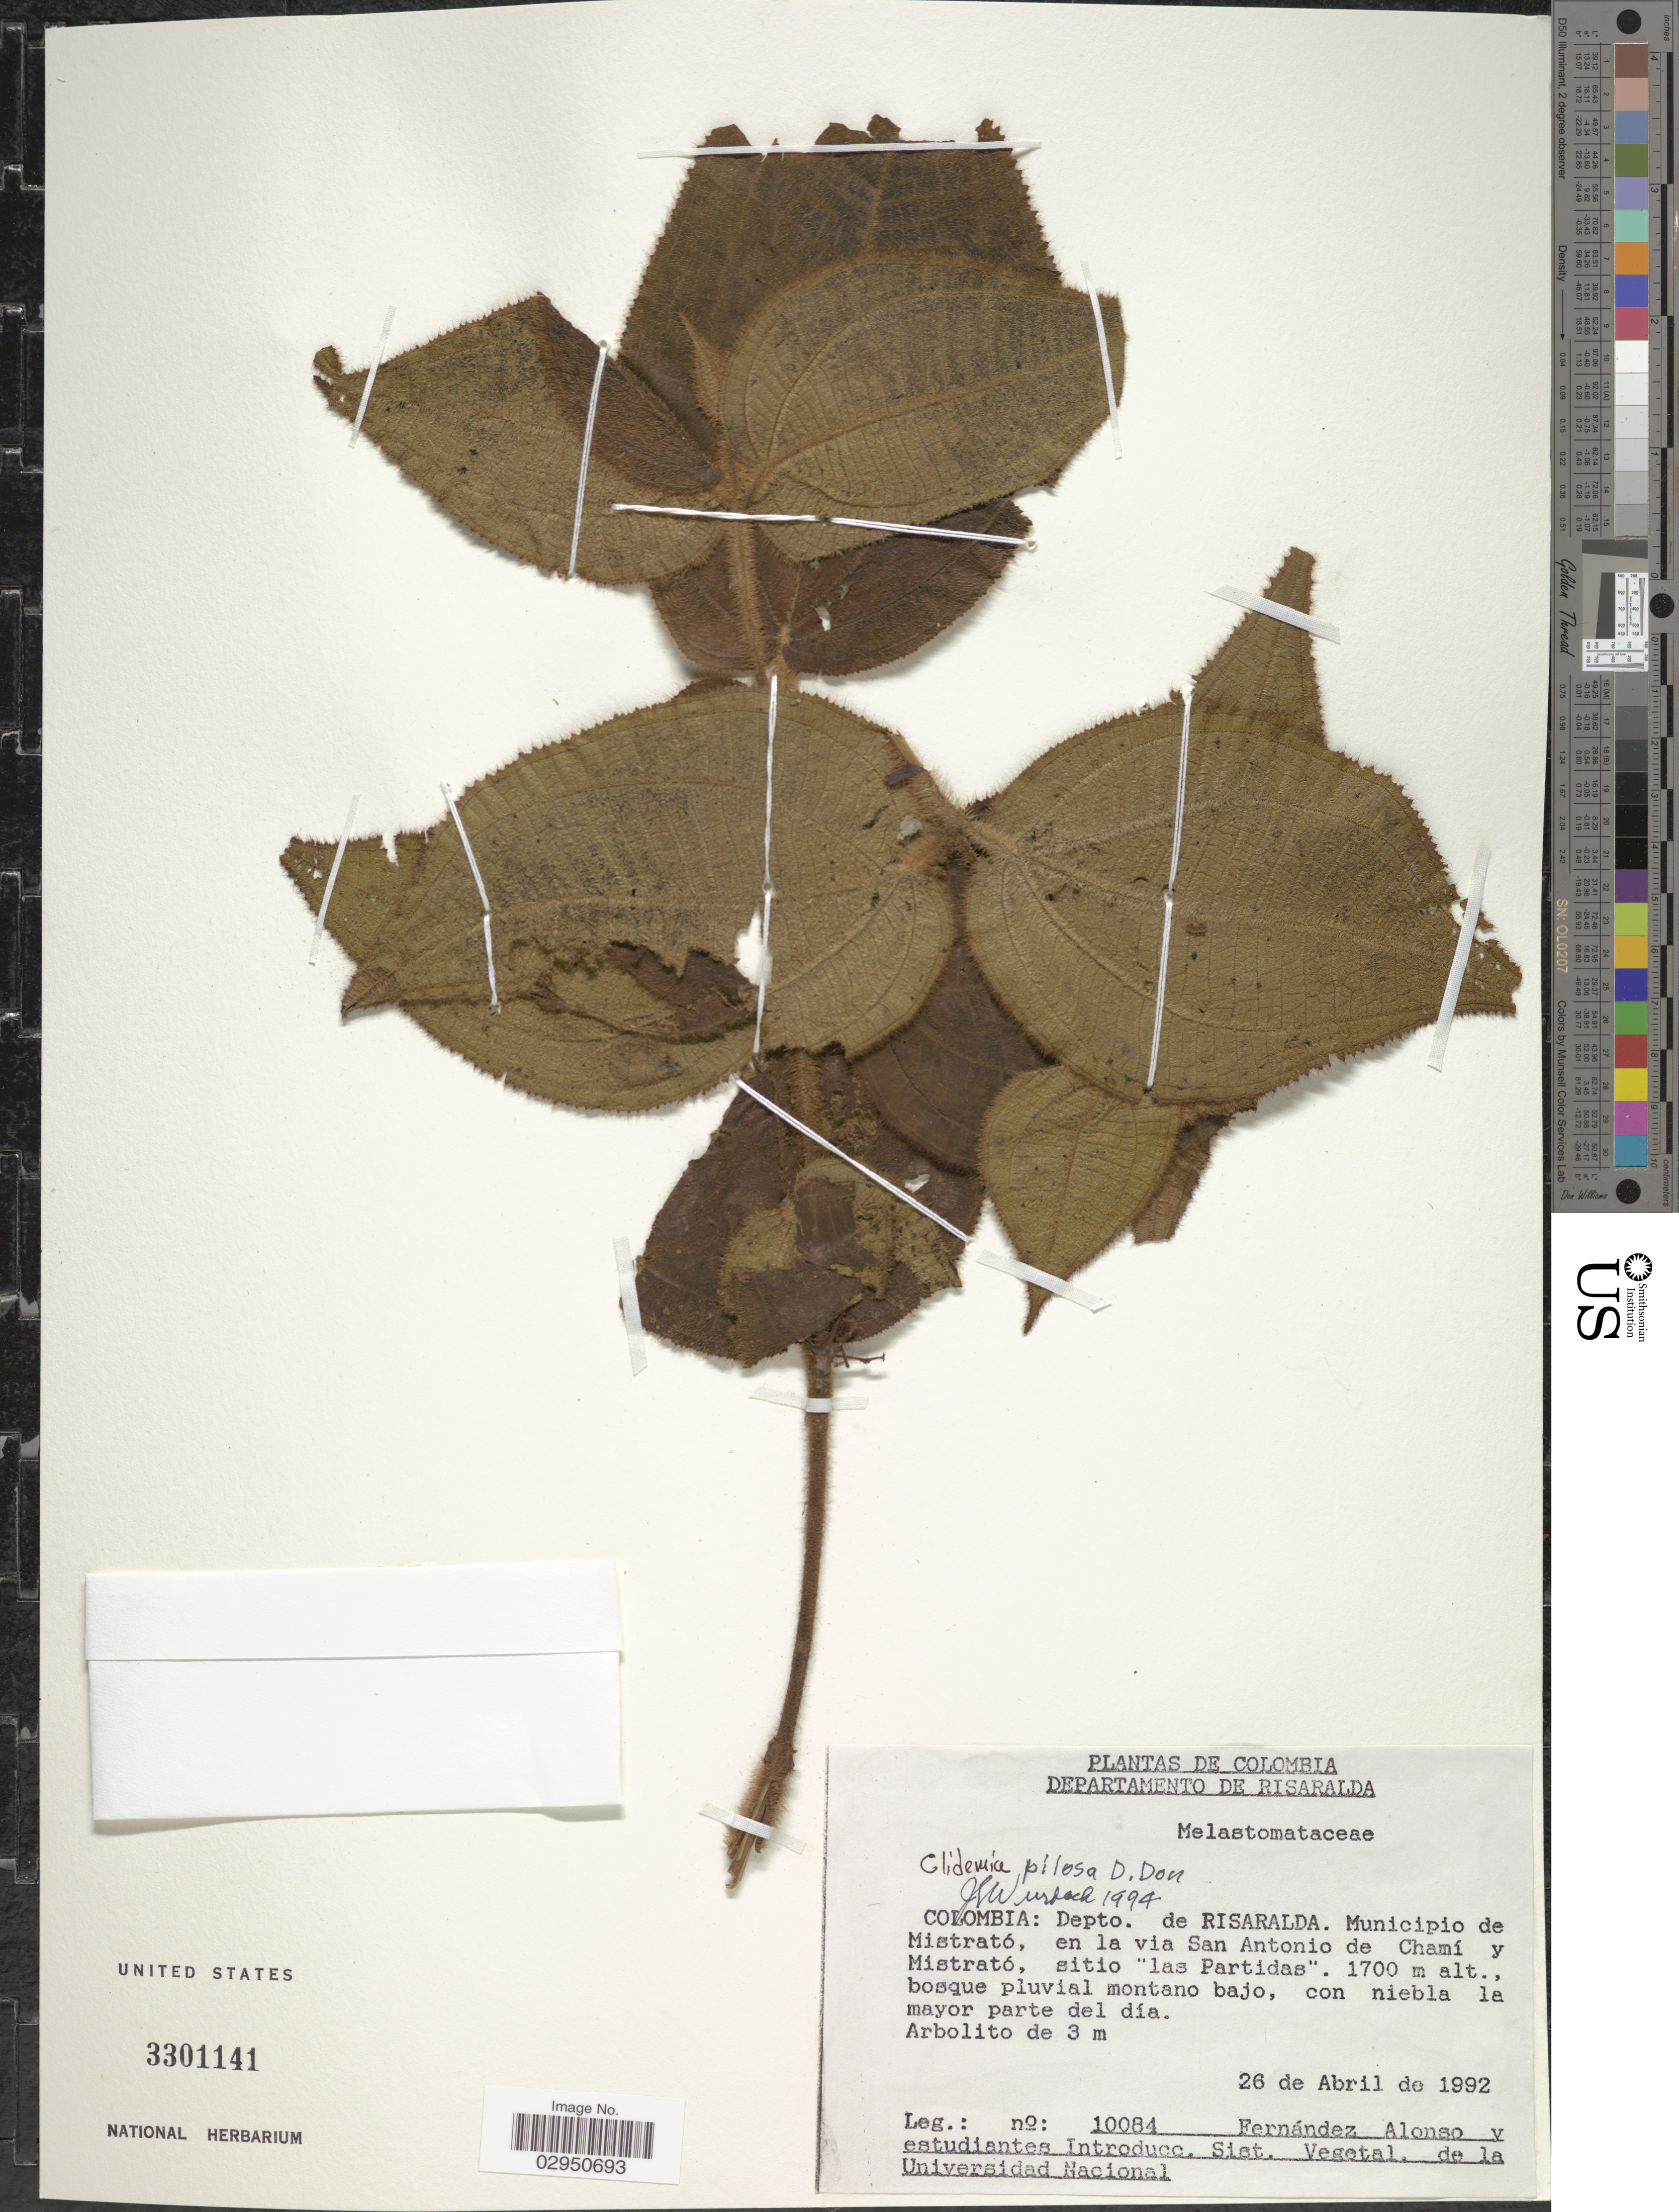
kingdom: Plantae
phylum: Tracheophyta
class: Magnoliopsida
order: Myrtales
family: Melastomataceae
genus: Clidemia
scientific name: Clidemia pilosa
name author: D. Don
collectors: F. Alonso & Estudiantes Introducc. Sist. Vegetal. de la Universidad Nacional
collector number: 10084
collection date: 1992-04-26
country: Colombia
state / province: Risaralda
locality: Depto. de Risaralda. Municipio de Mistrató, en la via San Antonio de Chamí y Mistrató, sitio "las Partidas".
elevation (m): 1700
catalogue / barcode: US 3301141